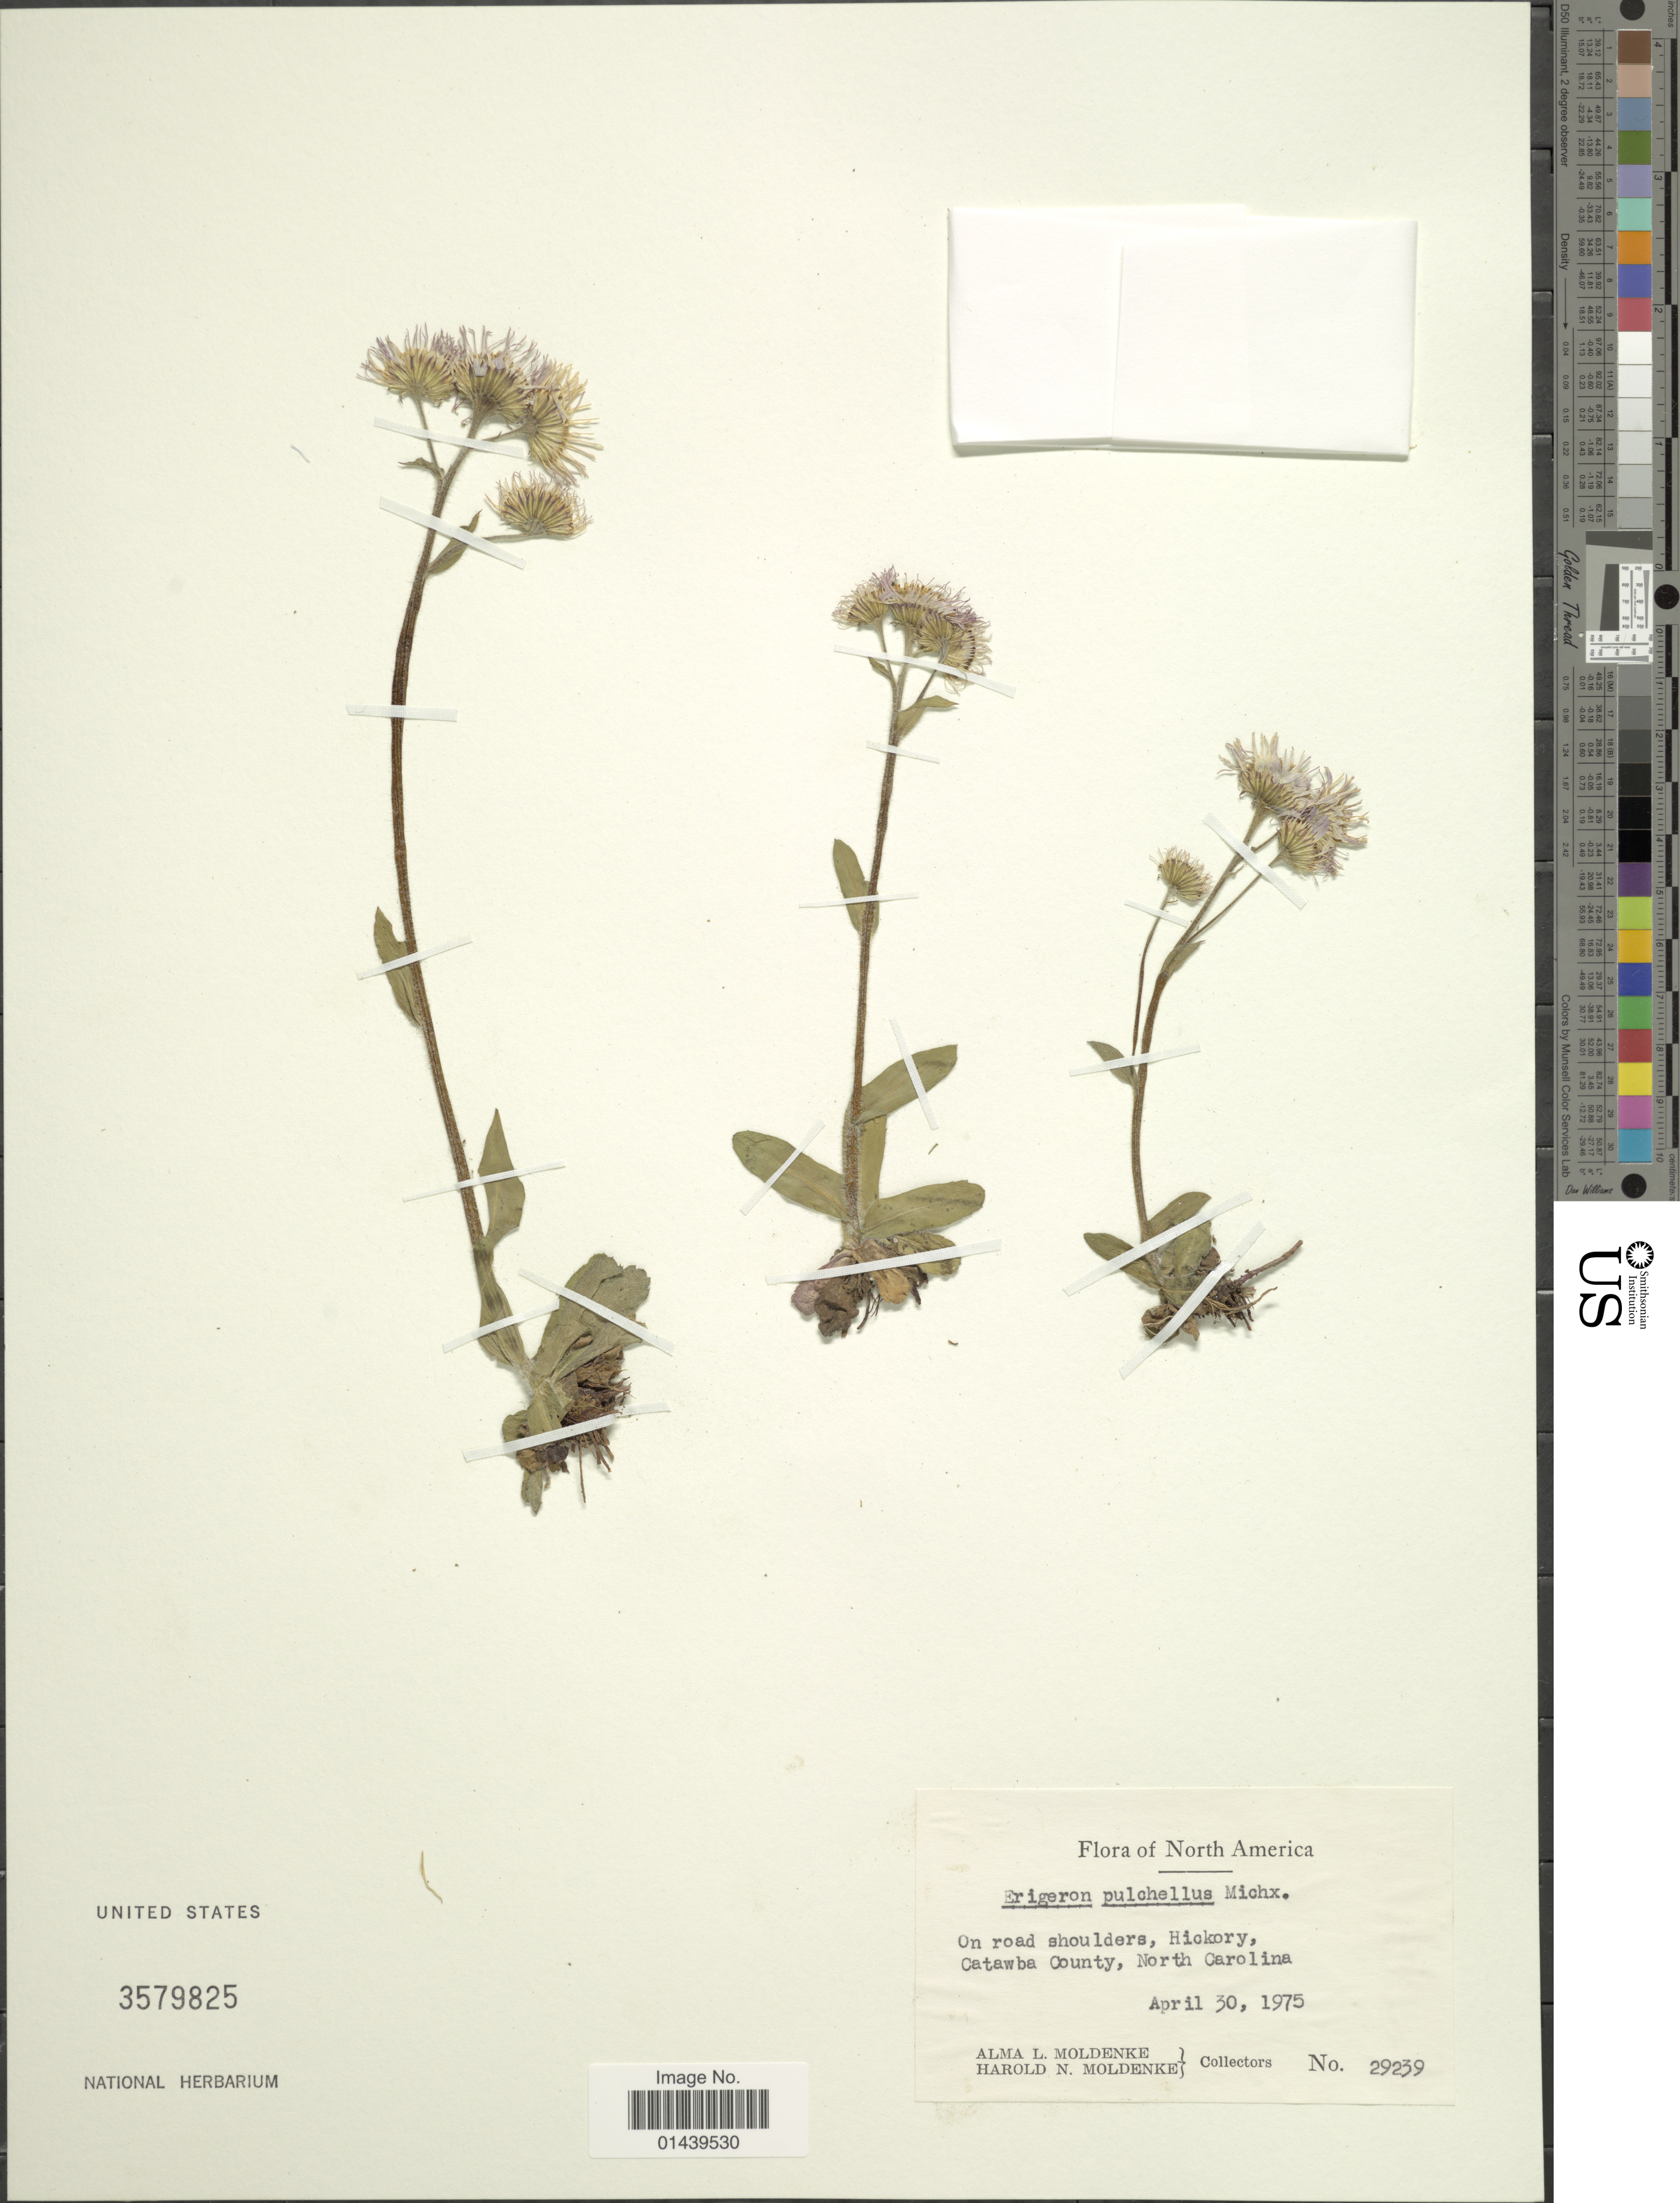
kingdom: Plantae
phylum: Tracheophyta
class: Magnoliopsida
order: Asterales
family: Asteraceae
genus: Erigeron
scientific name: Erigeron pulchellus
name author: Michx.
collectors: A. L. Moldenke & H. N. Moldenke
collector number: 29239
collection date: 1975-04-30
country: United States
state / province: North Carolina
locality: Hickory, Catawba County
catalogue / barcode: US 3579825